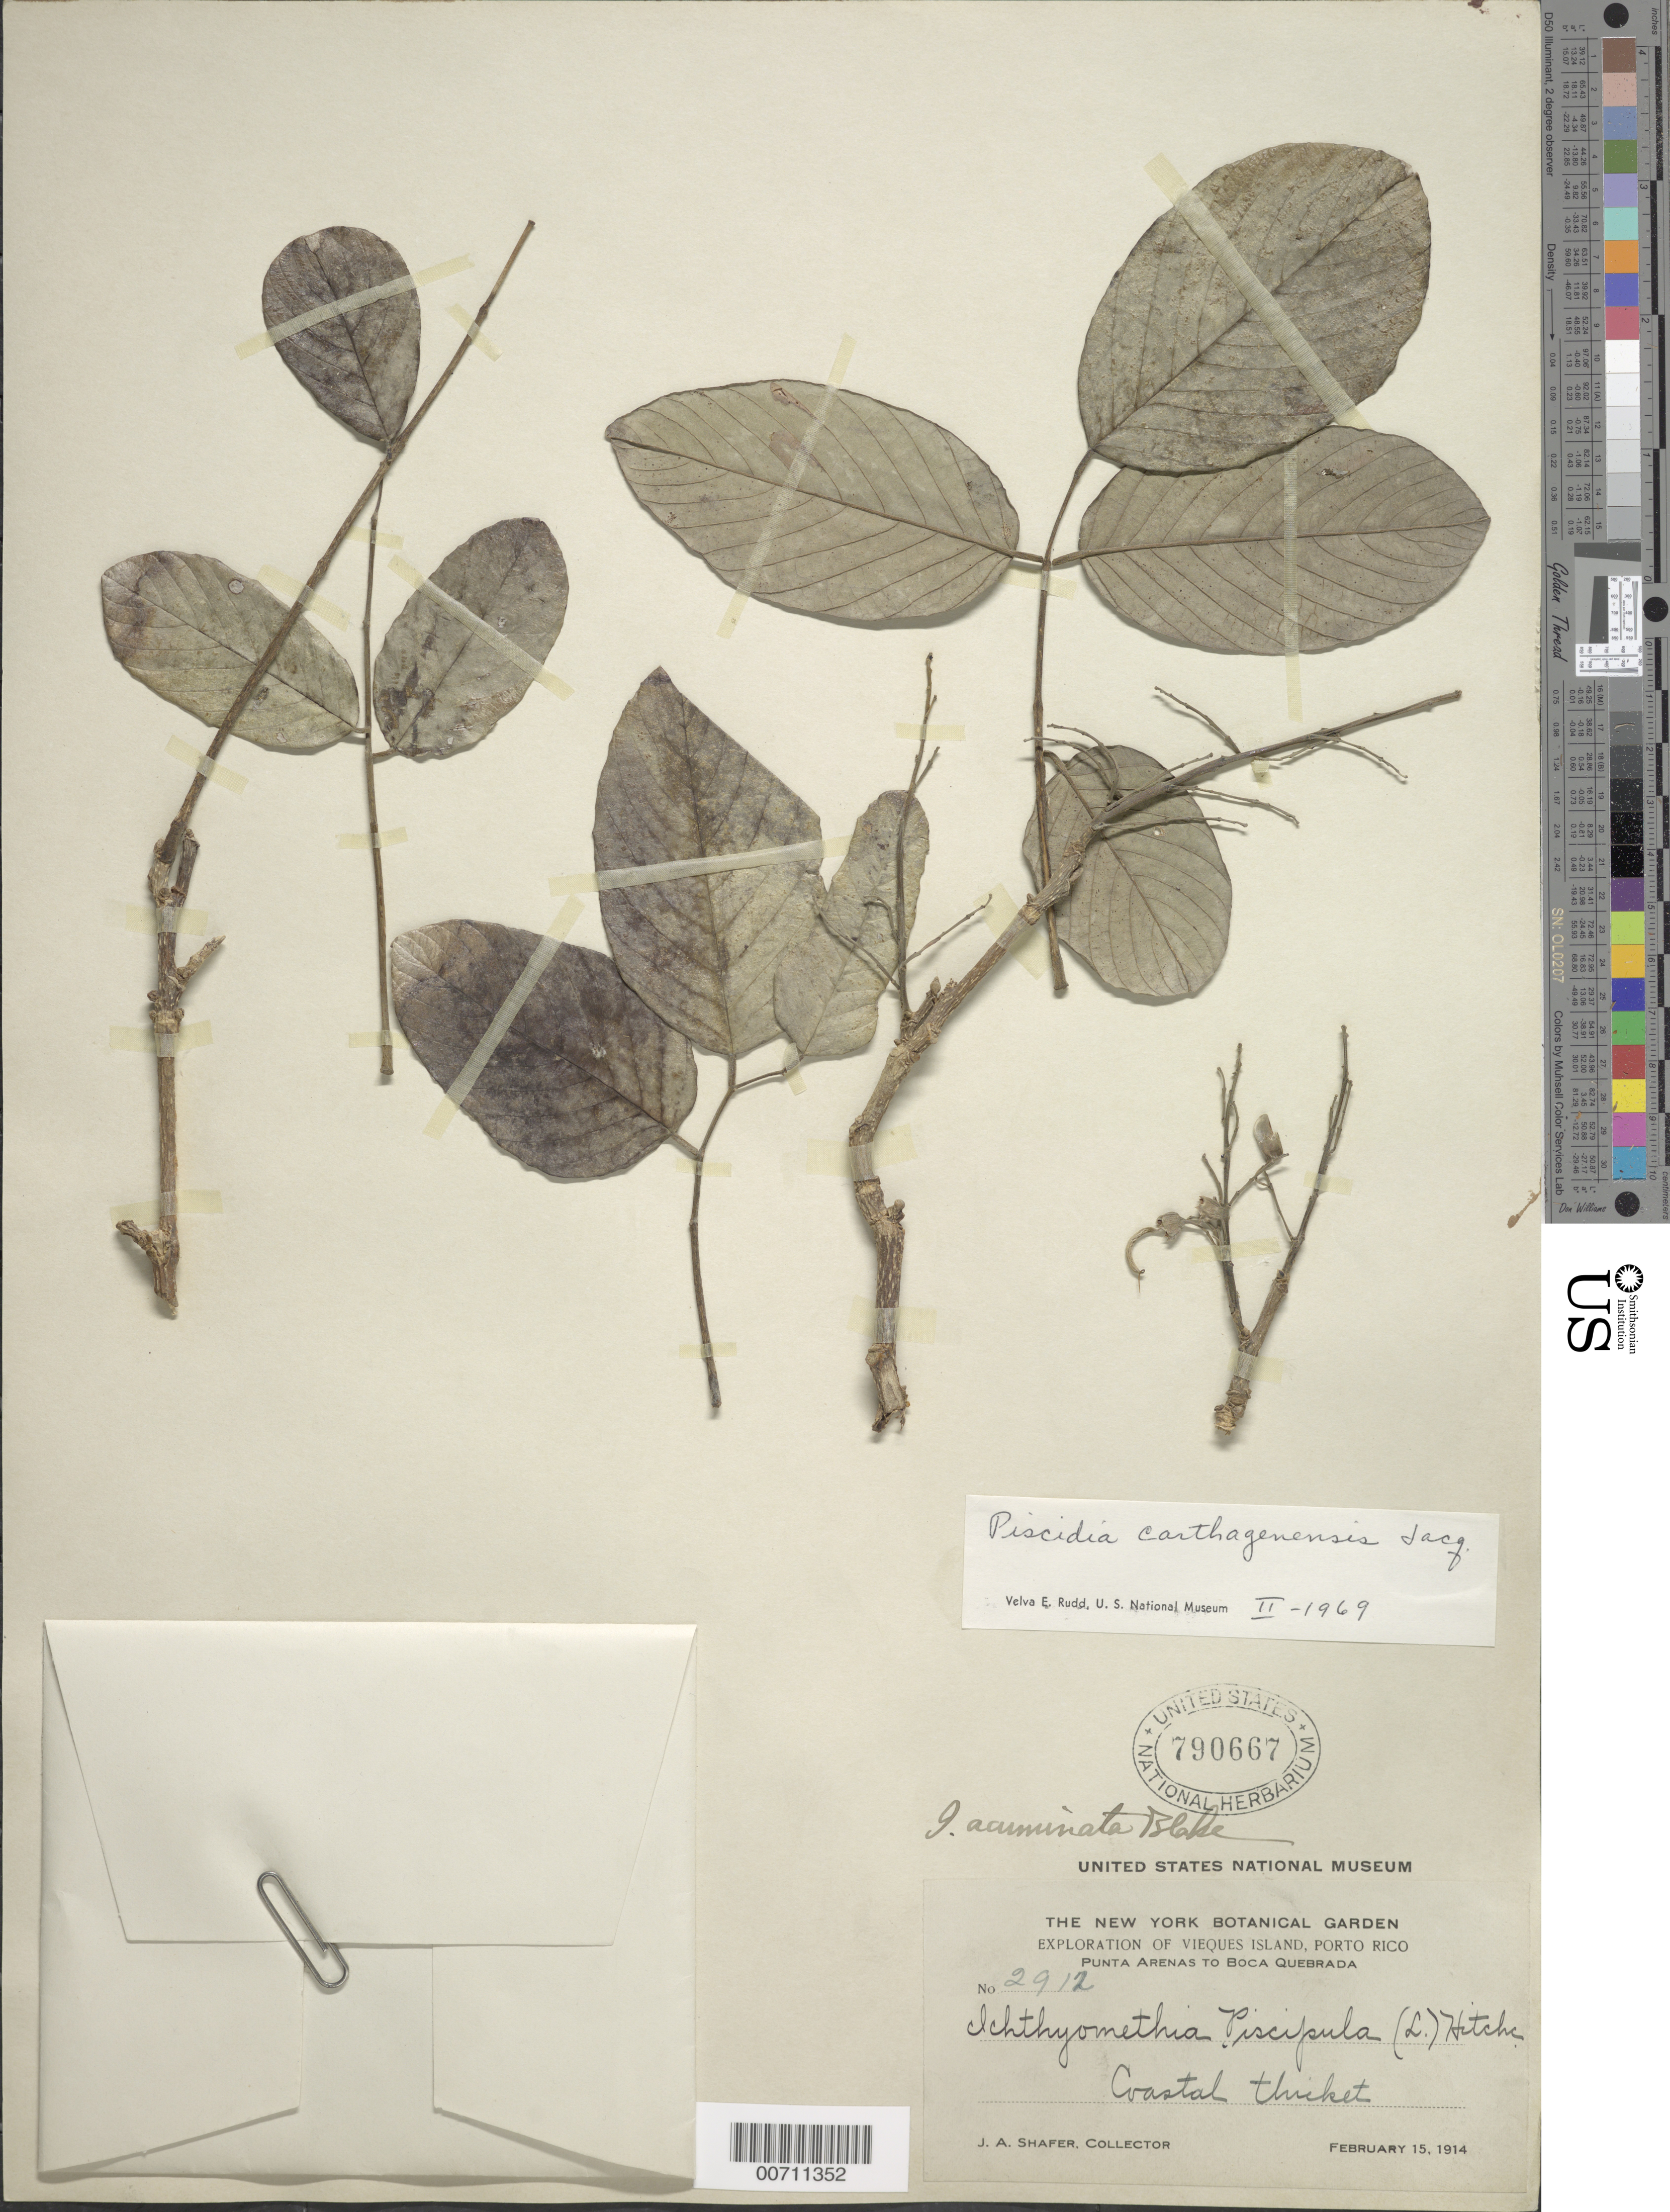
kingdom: Plantae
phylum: Tracheophyta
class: Magnoliopsida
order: Fabales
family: Fabaceae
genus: Piscidia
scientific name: Piscidia carthagenensis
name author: Jacq.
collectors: J. A. Shafer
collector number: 2912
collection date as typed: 15 Feb 1914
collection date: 1914-02-15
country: Puerto Rico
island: Vieques Island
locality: Punta Arenas to Boca Quebrada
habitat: Coastal thicket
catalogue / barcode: US 790667